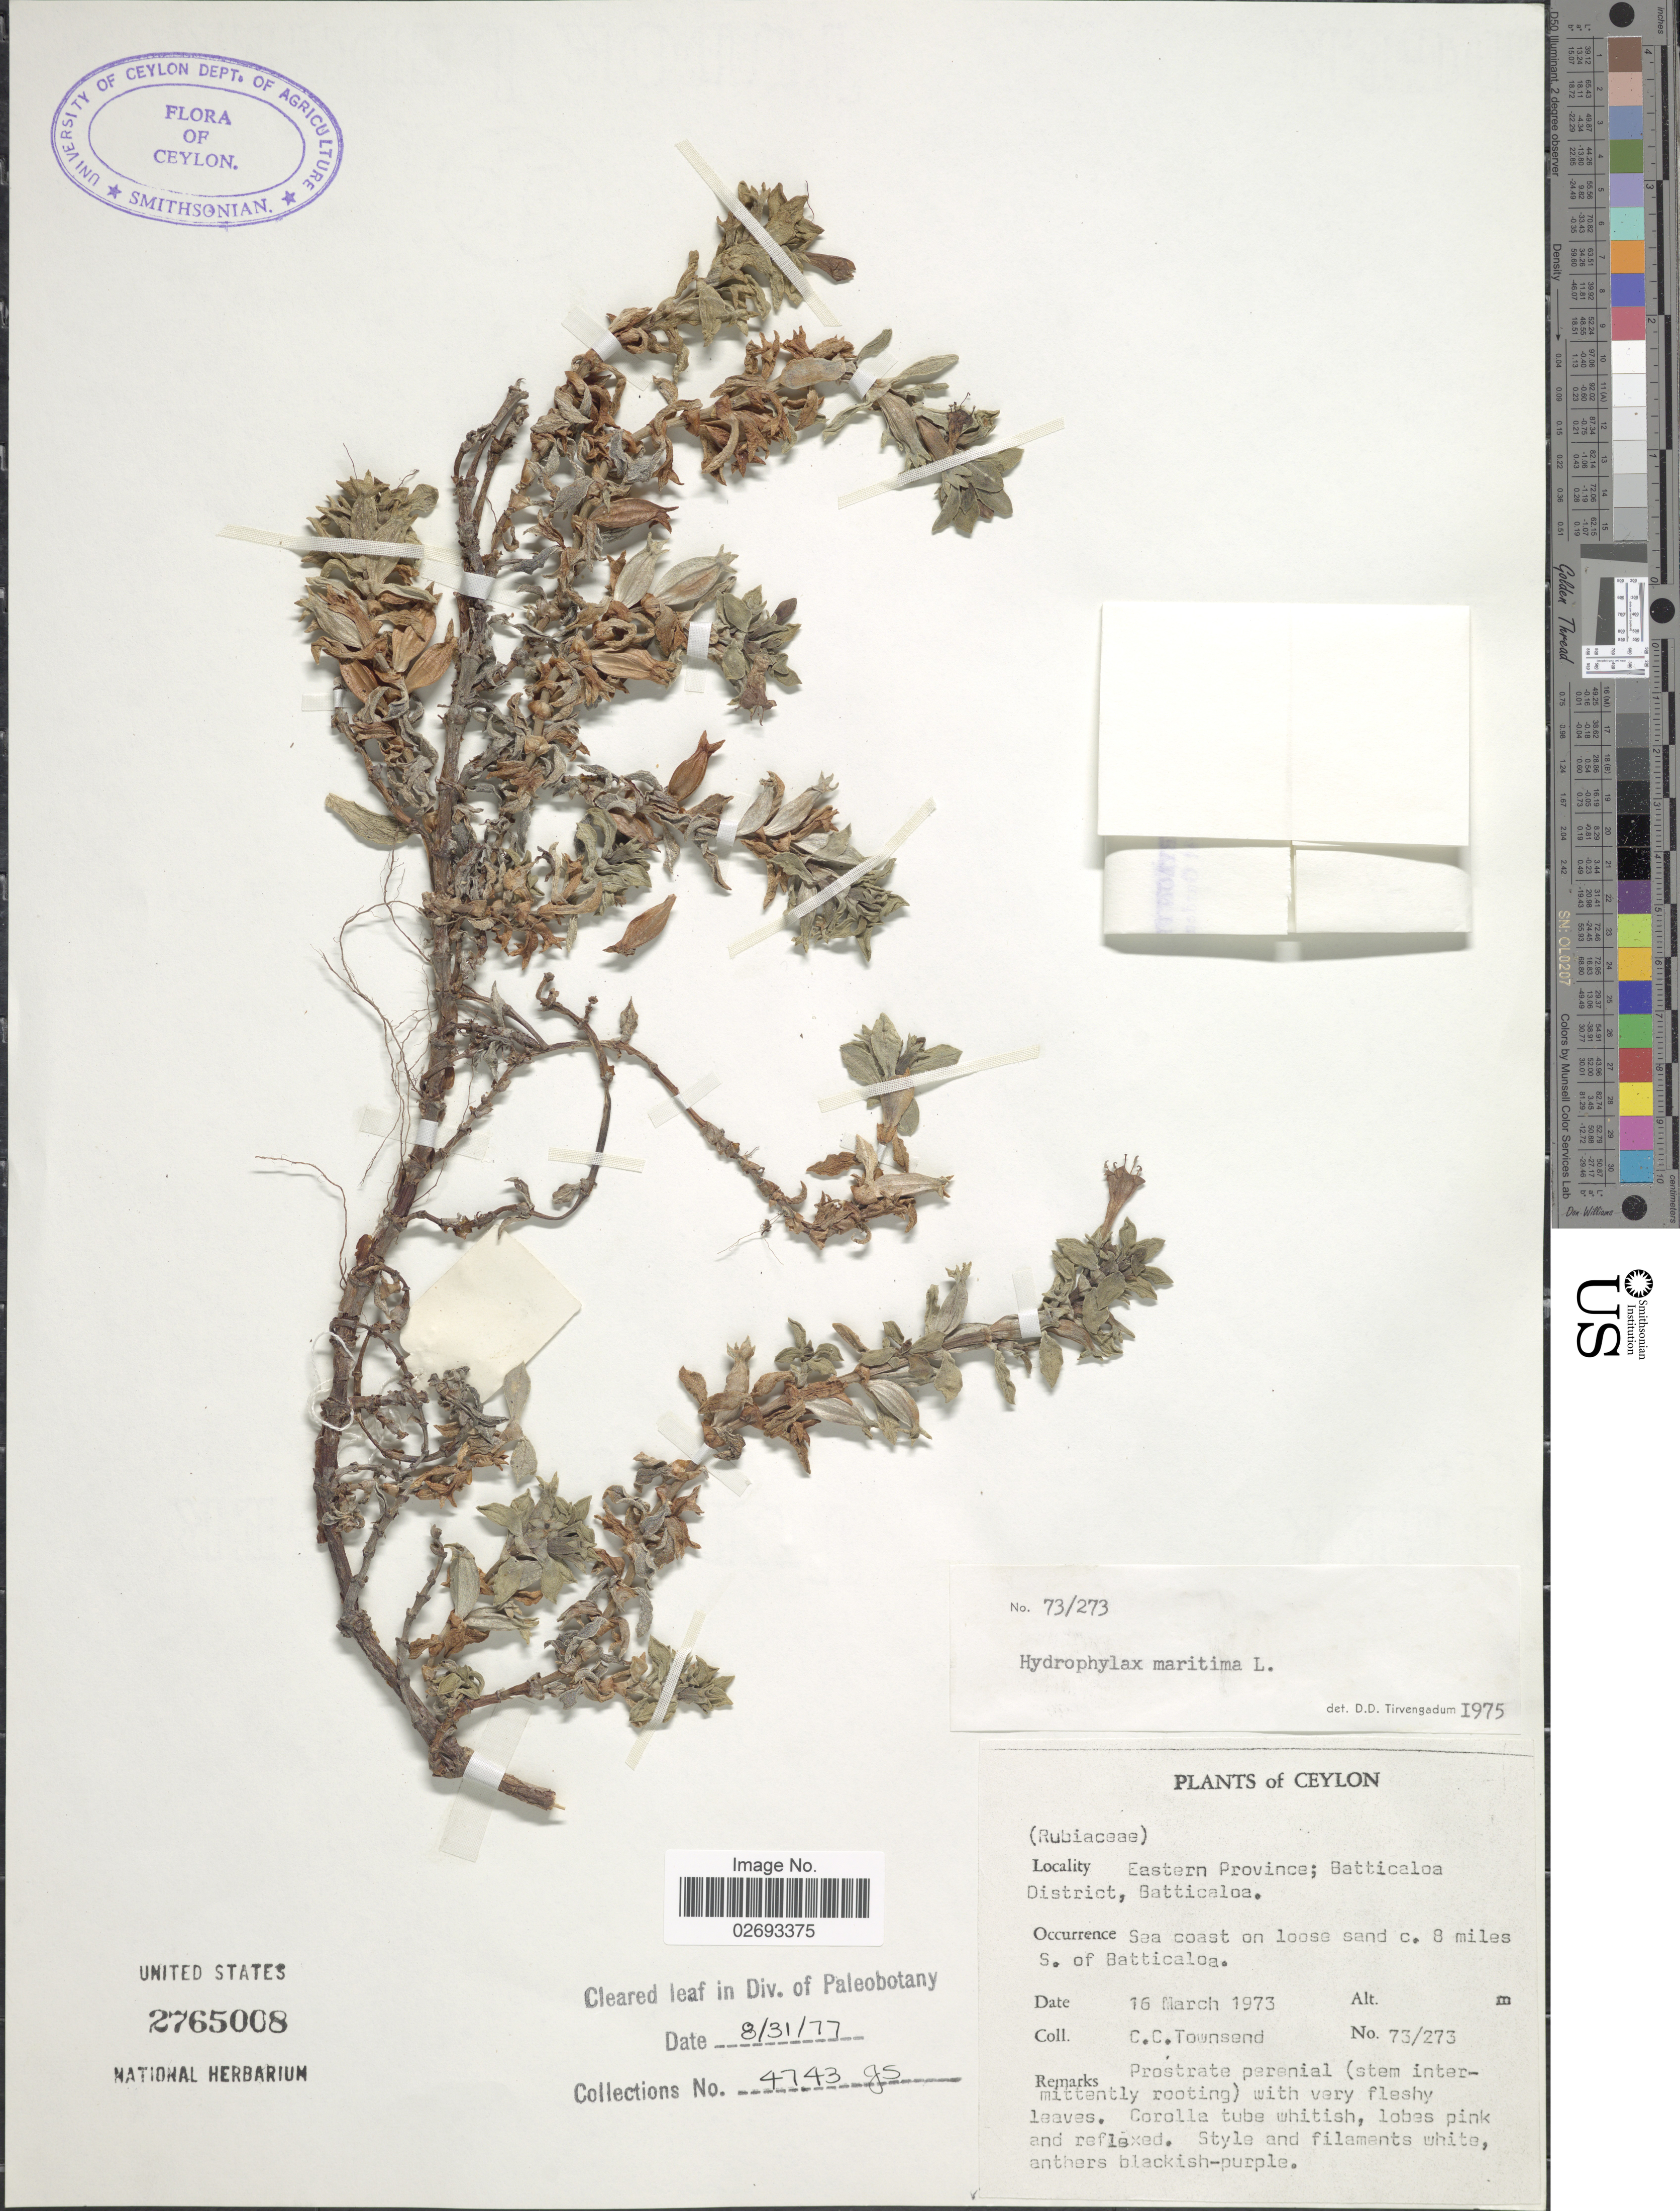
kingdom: Plantae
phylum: Tracheophyta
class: Magnoliopsida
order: Gentianales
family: Rubiaceae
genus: Hydrophylax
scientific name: Hydrophylax maritima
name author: L. f.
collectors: C. C. Townsend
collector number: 73/273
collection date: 1973-03-16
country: Sri Lanka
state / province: Eastern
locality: Ceylon. Batticaloa District, Batticaloa. Sea coast on loose sand c. 8 miles S. of Batticaloa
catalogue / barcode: US 2765008